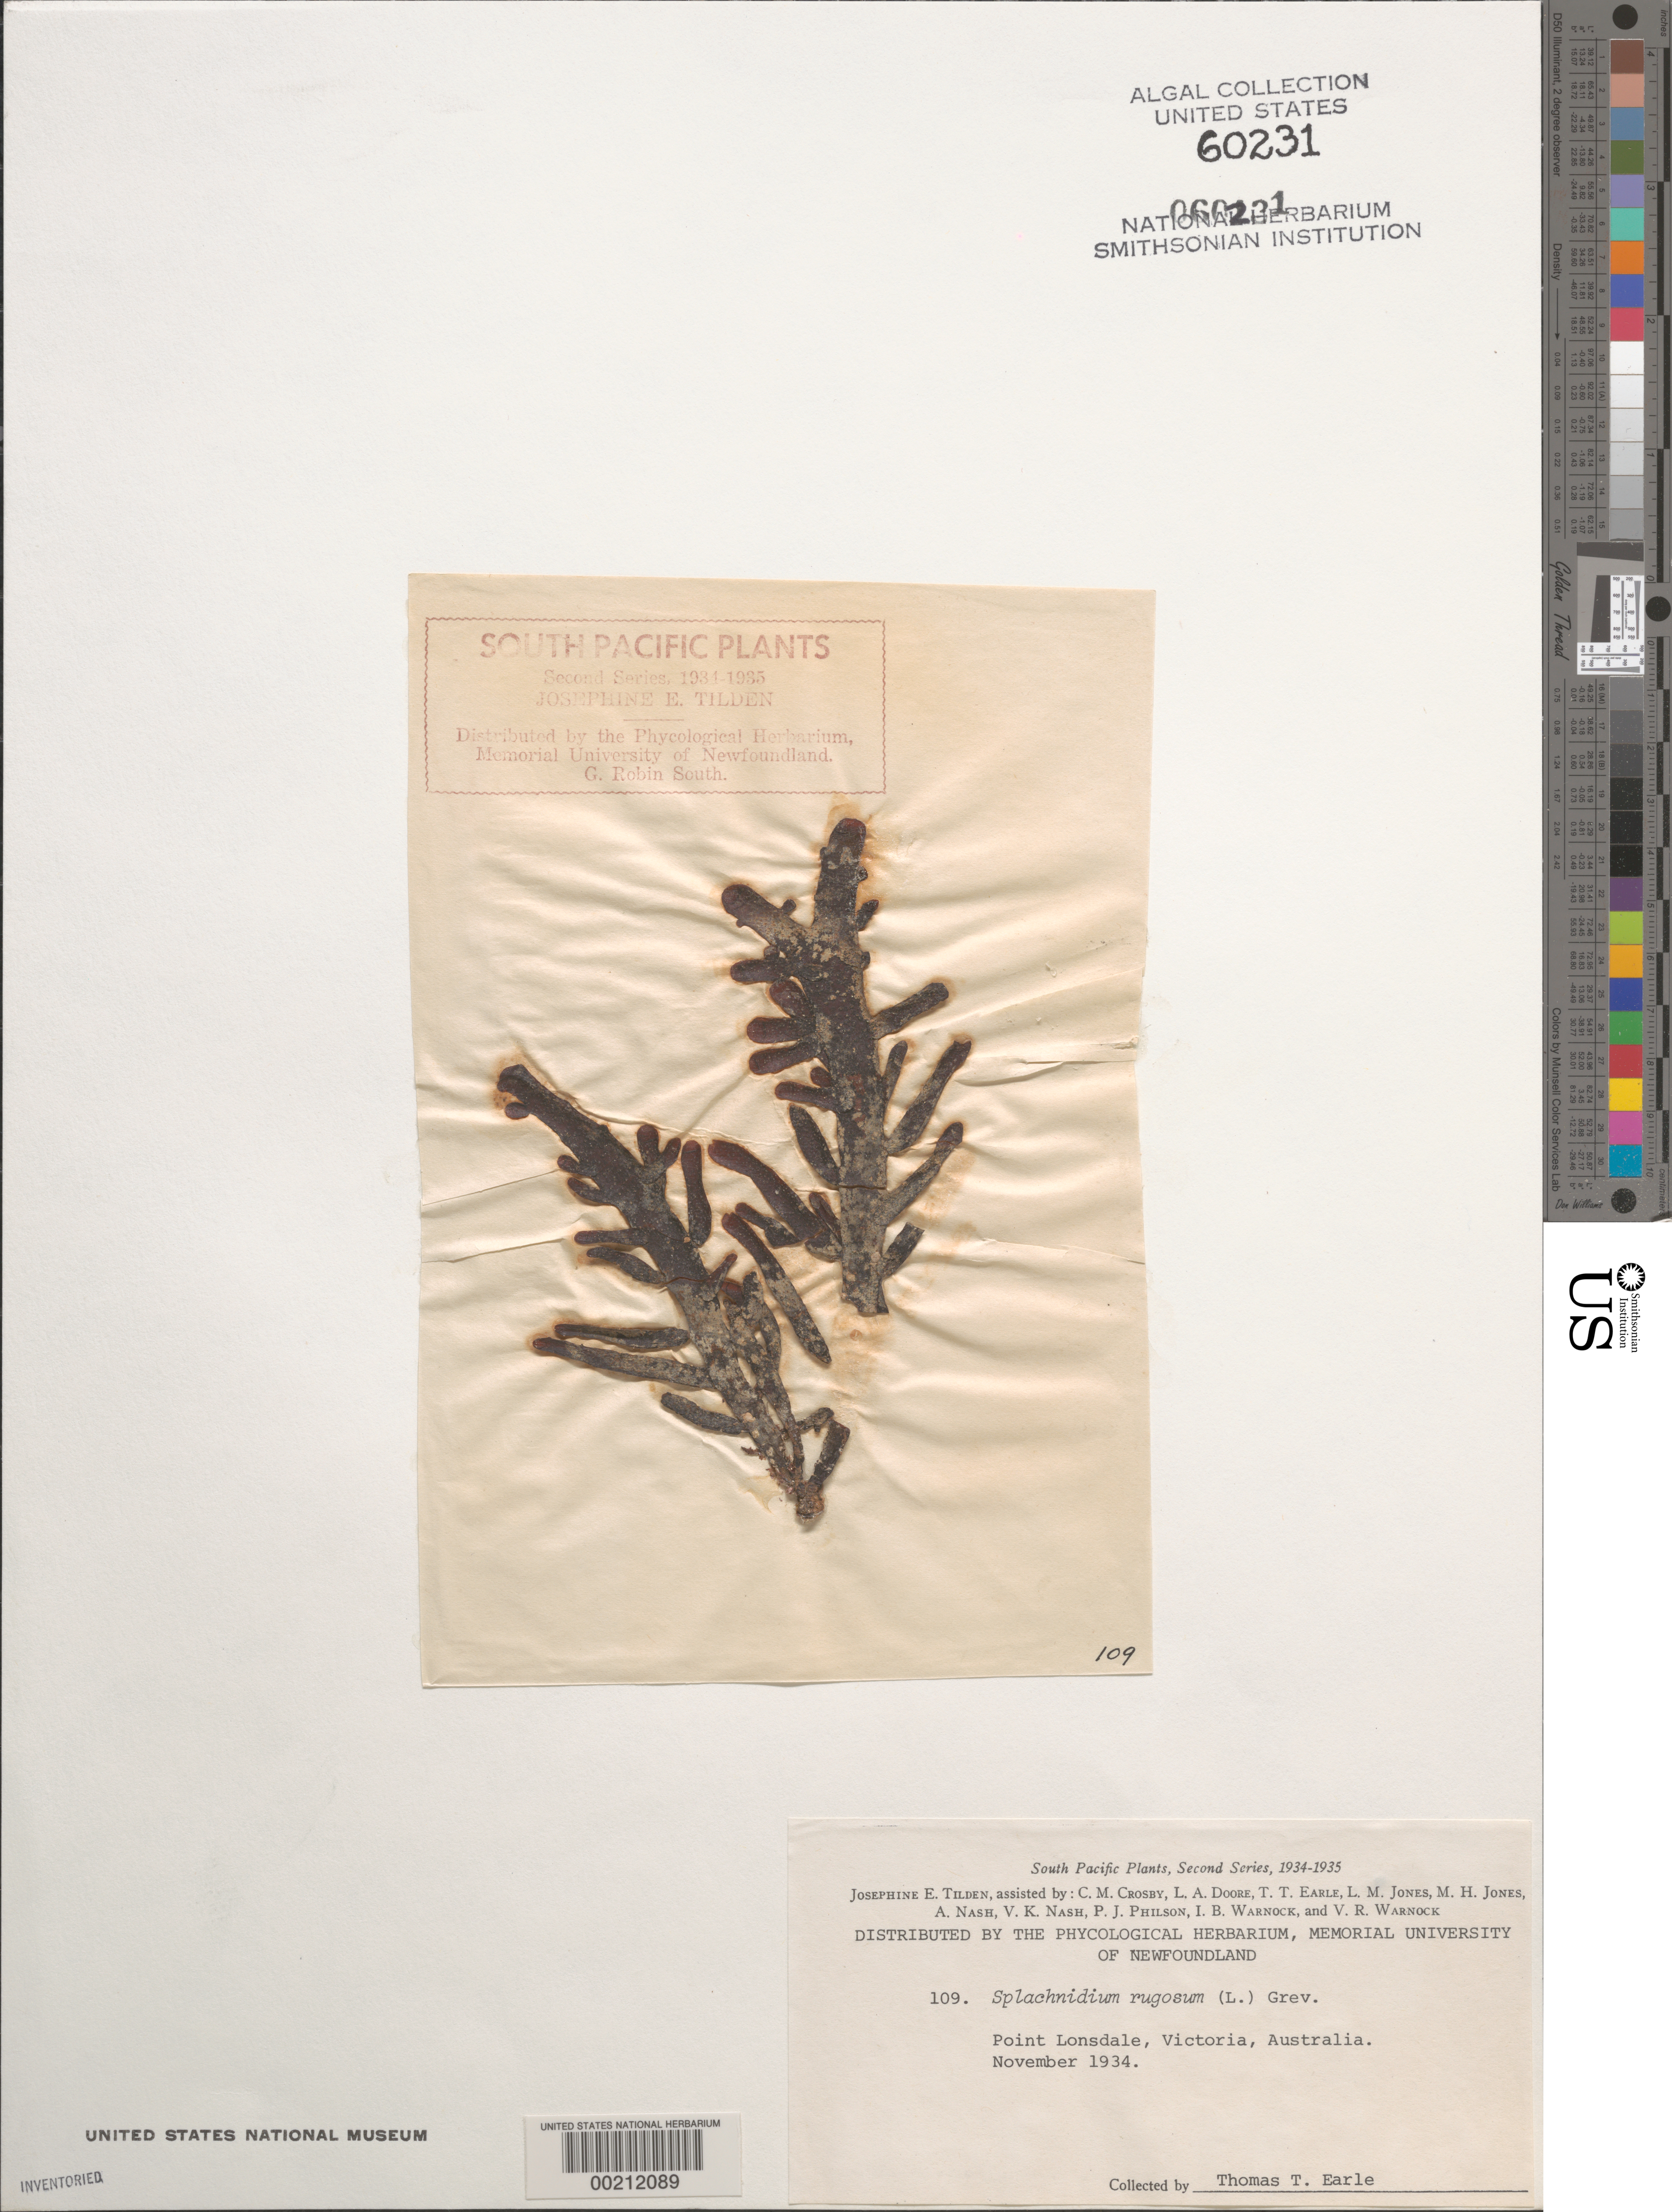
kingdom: Chromista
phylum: Ochrophyta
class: Phaeophyceae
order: Scytothamnales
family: Splachnidiaceae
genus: Splachnidium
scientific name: Splachnidium rugosum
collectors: T. Earle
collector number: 109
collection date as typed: Nov 1934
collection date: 1934-11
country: Australia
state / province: Victoria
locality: Point lonsdale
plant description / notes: Tilden, South Pacific Plants, Second Series, 1934-1935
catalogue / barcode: US 60231